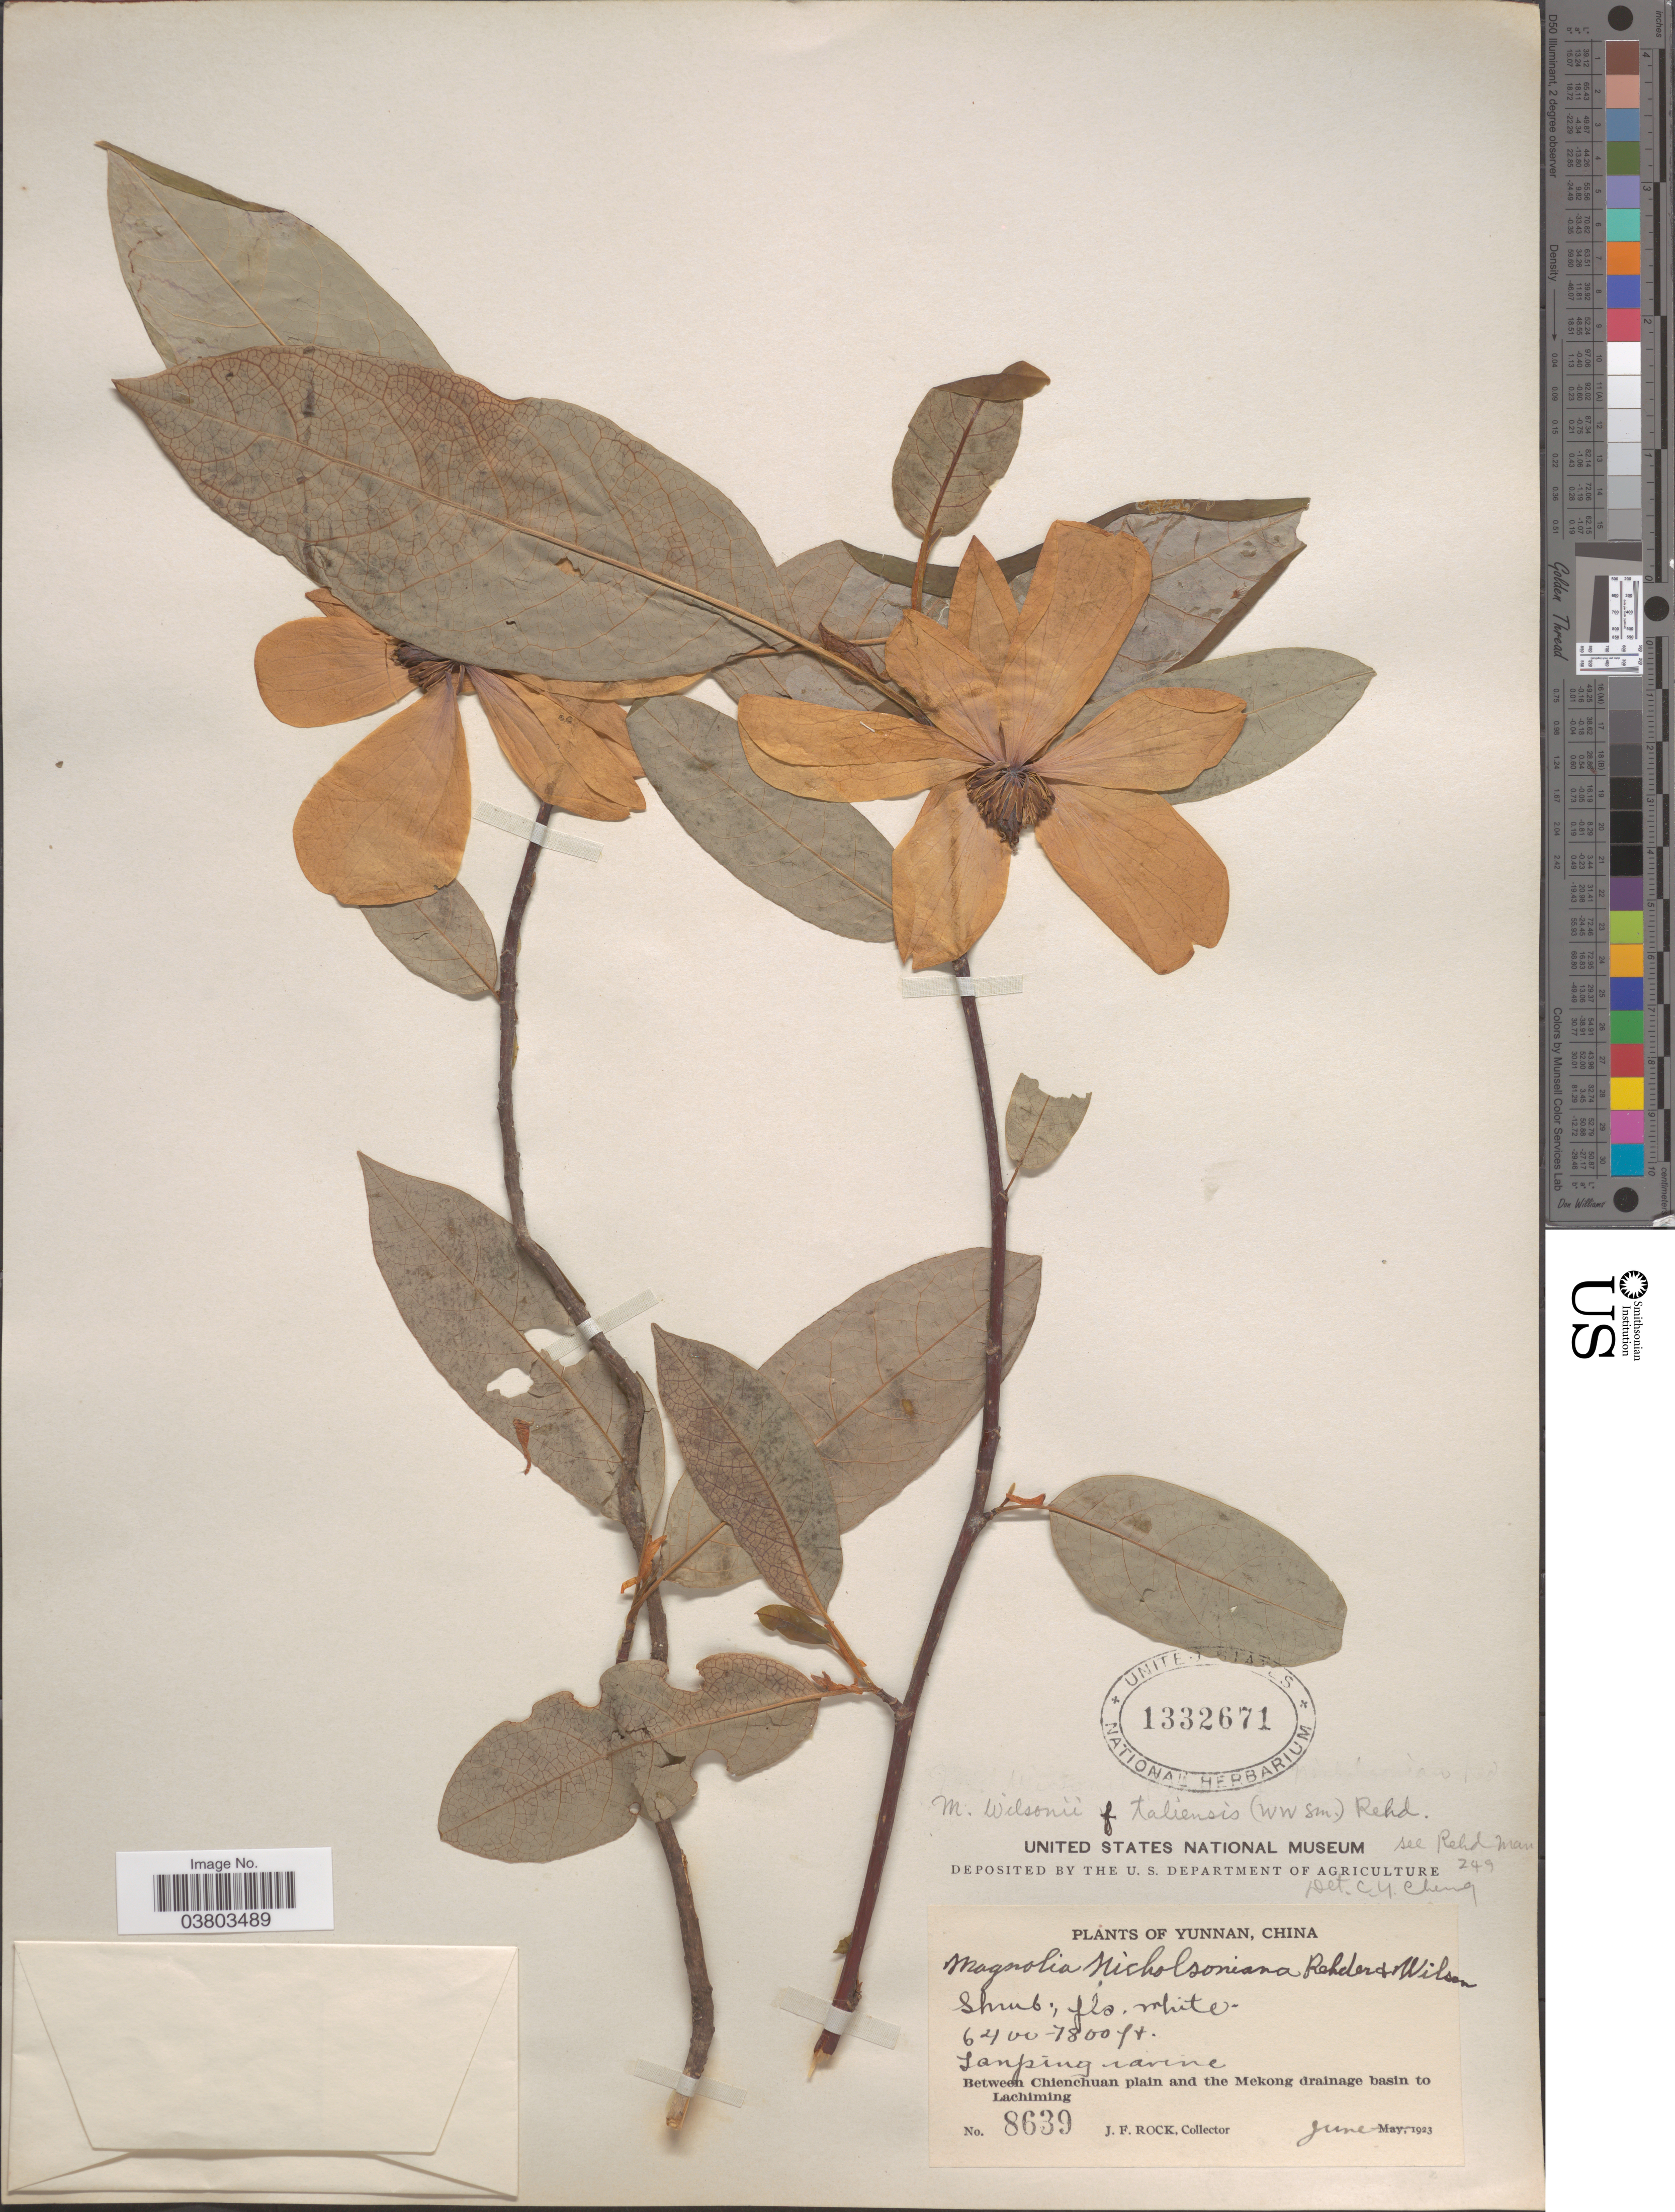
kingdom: Plantae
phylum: Tracheophyta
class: Magnoliopsida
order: Magnoliales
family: Magnoliaceae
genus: Magnolia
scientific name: Magnolia wilsonii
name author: (Finet & Gagnep.) Rehder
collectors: J. Rock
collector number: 8639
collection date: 1923-06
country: China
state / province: Yunnan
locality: Lanping [interpreted] ravine. Between Chienchuan plain and the Mekong drainage basin to Lachiming.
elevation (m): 1951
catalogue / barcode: US 1332671